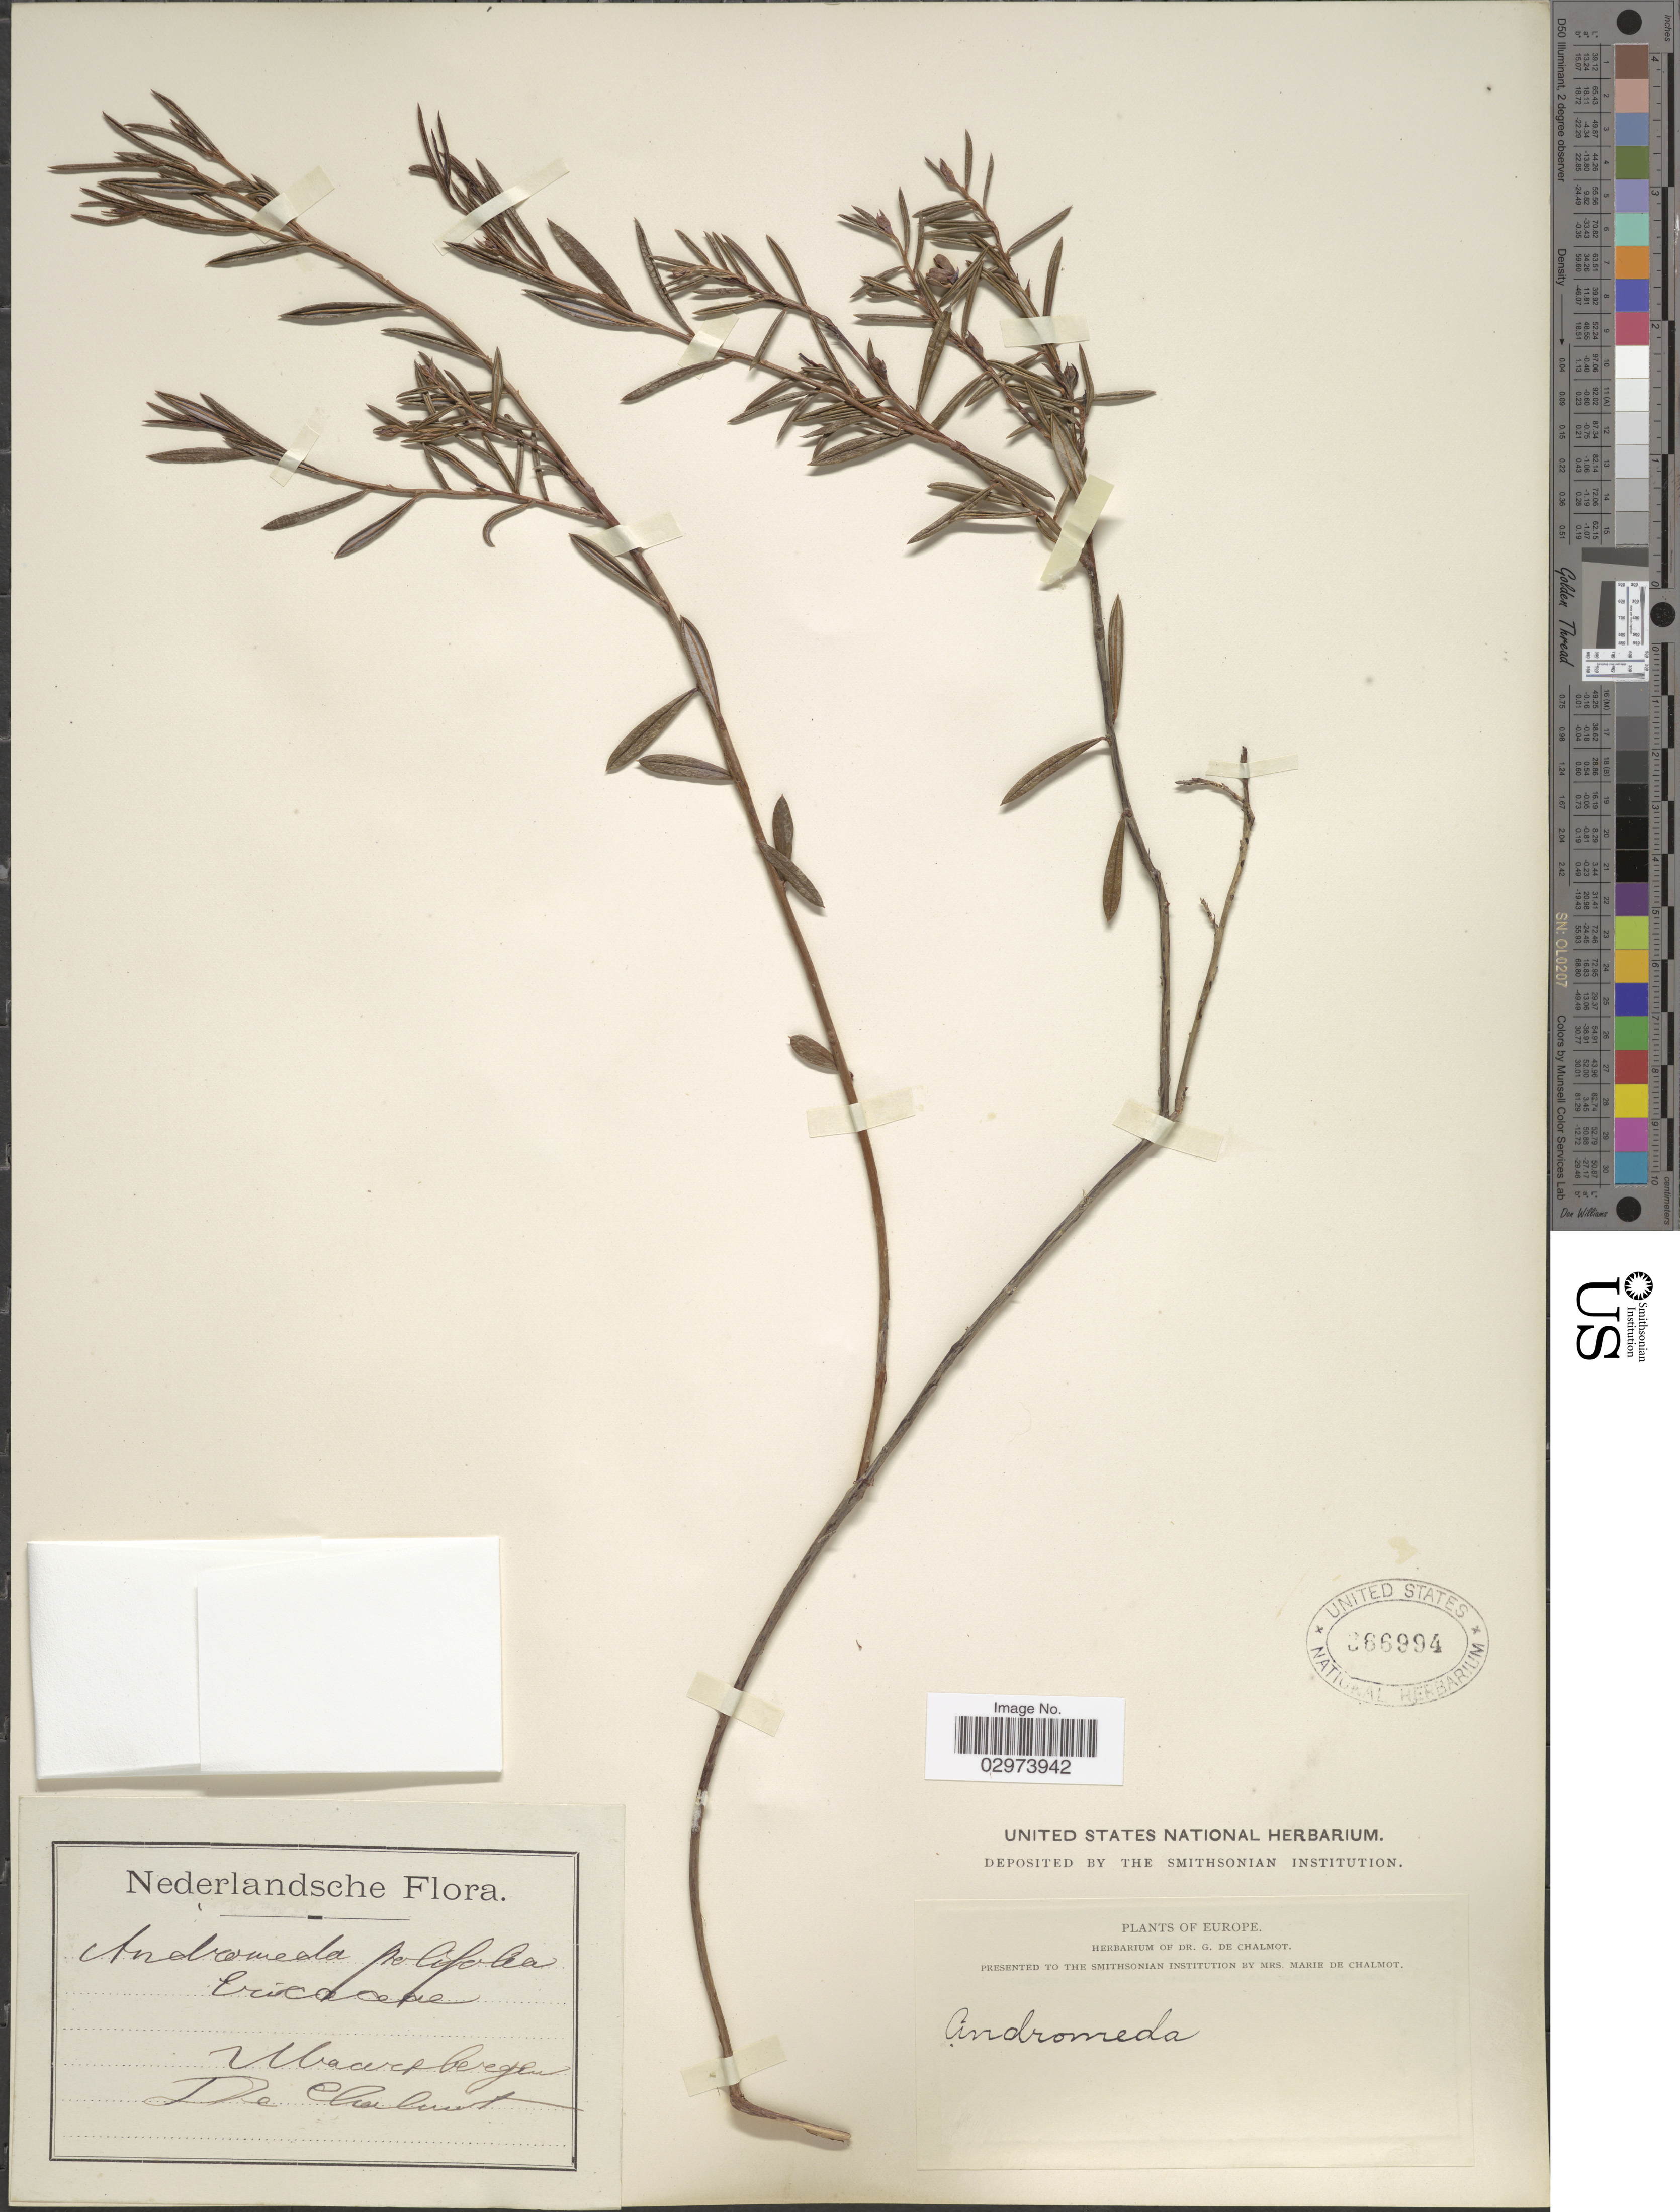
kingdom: Plantae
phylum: Tracheophyta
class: Magnoliopsida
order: Ericales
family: Ericaceae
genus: Andromeda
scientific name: Andromeda polifolia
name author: L.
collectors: G. de Chalmot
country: Netherlands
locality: Waartborgen.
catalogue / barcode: US 366994